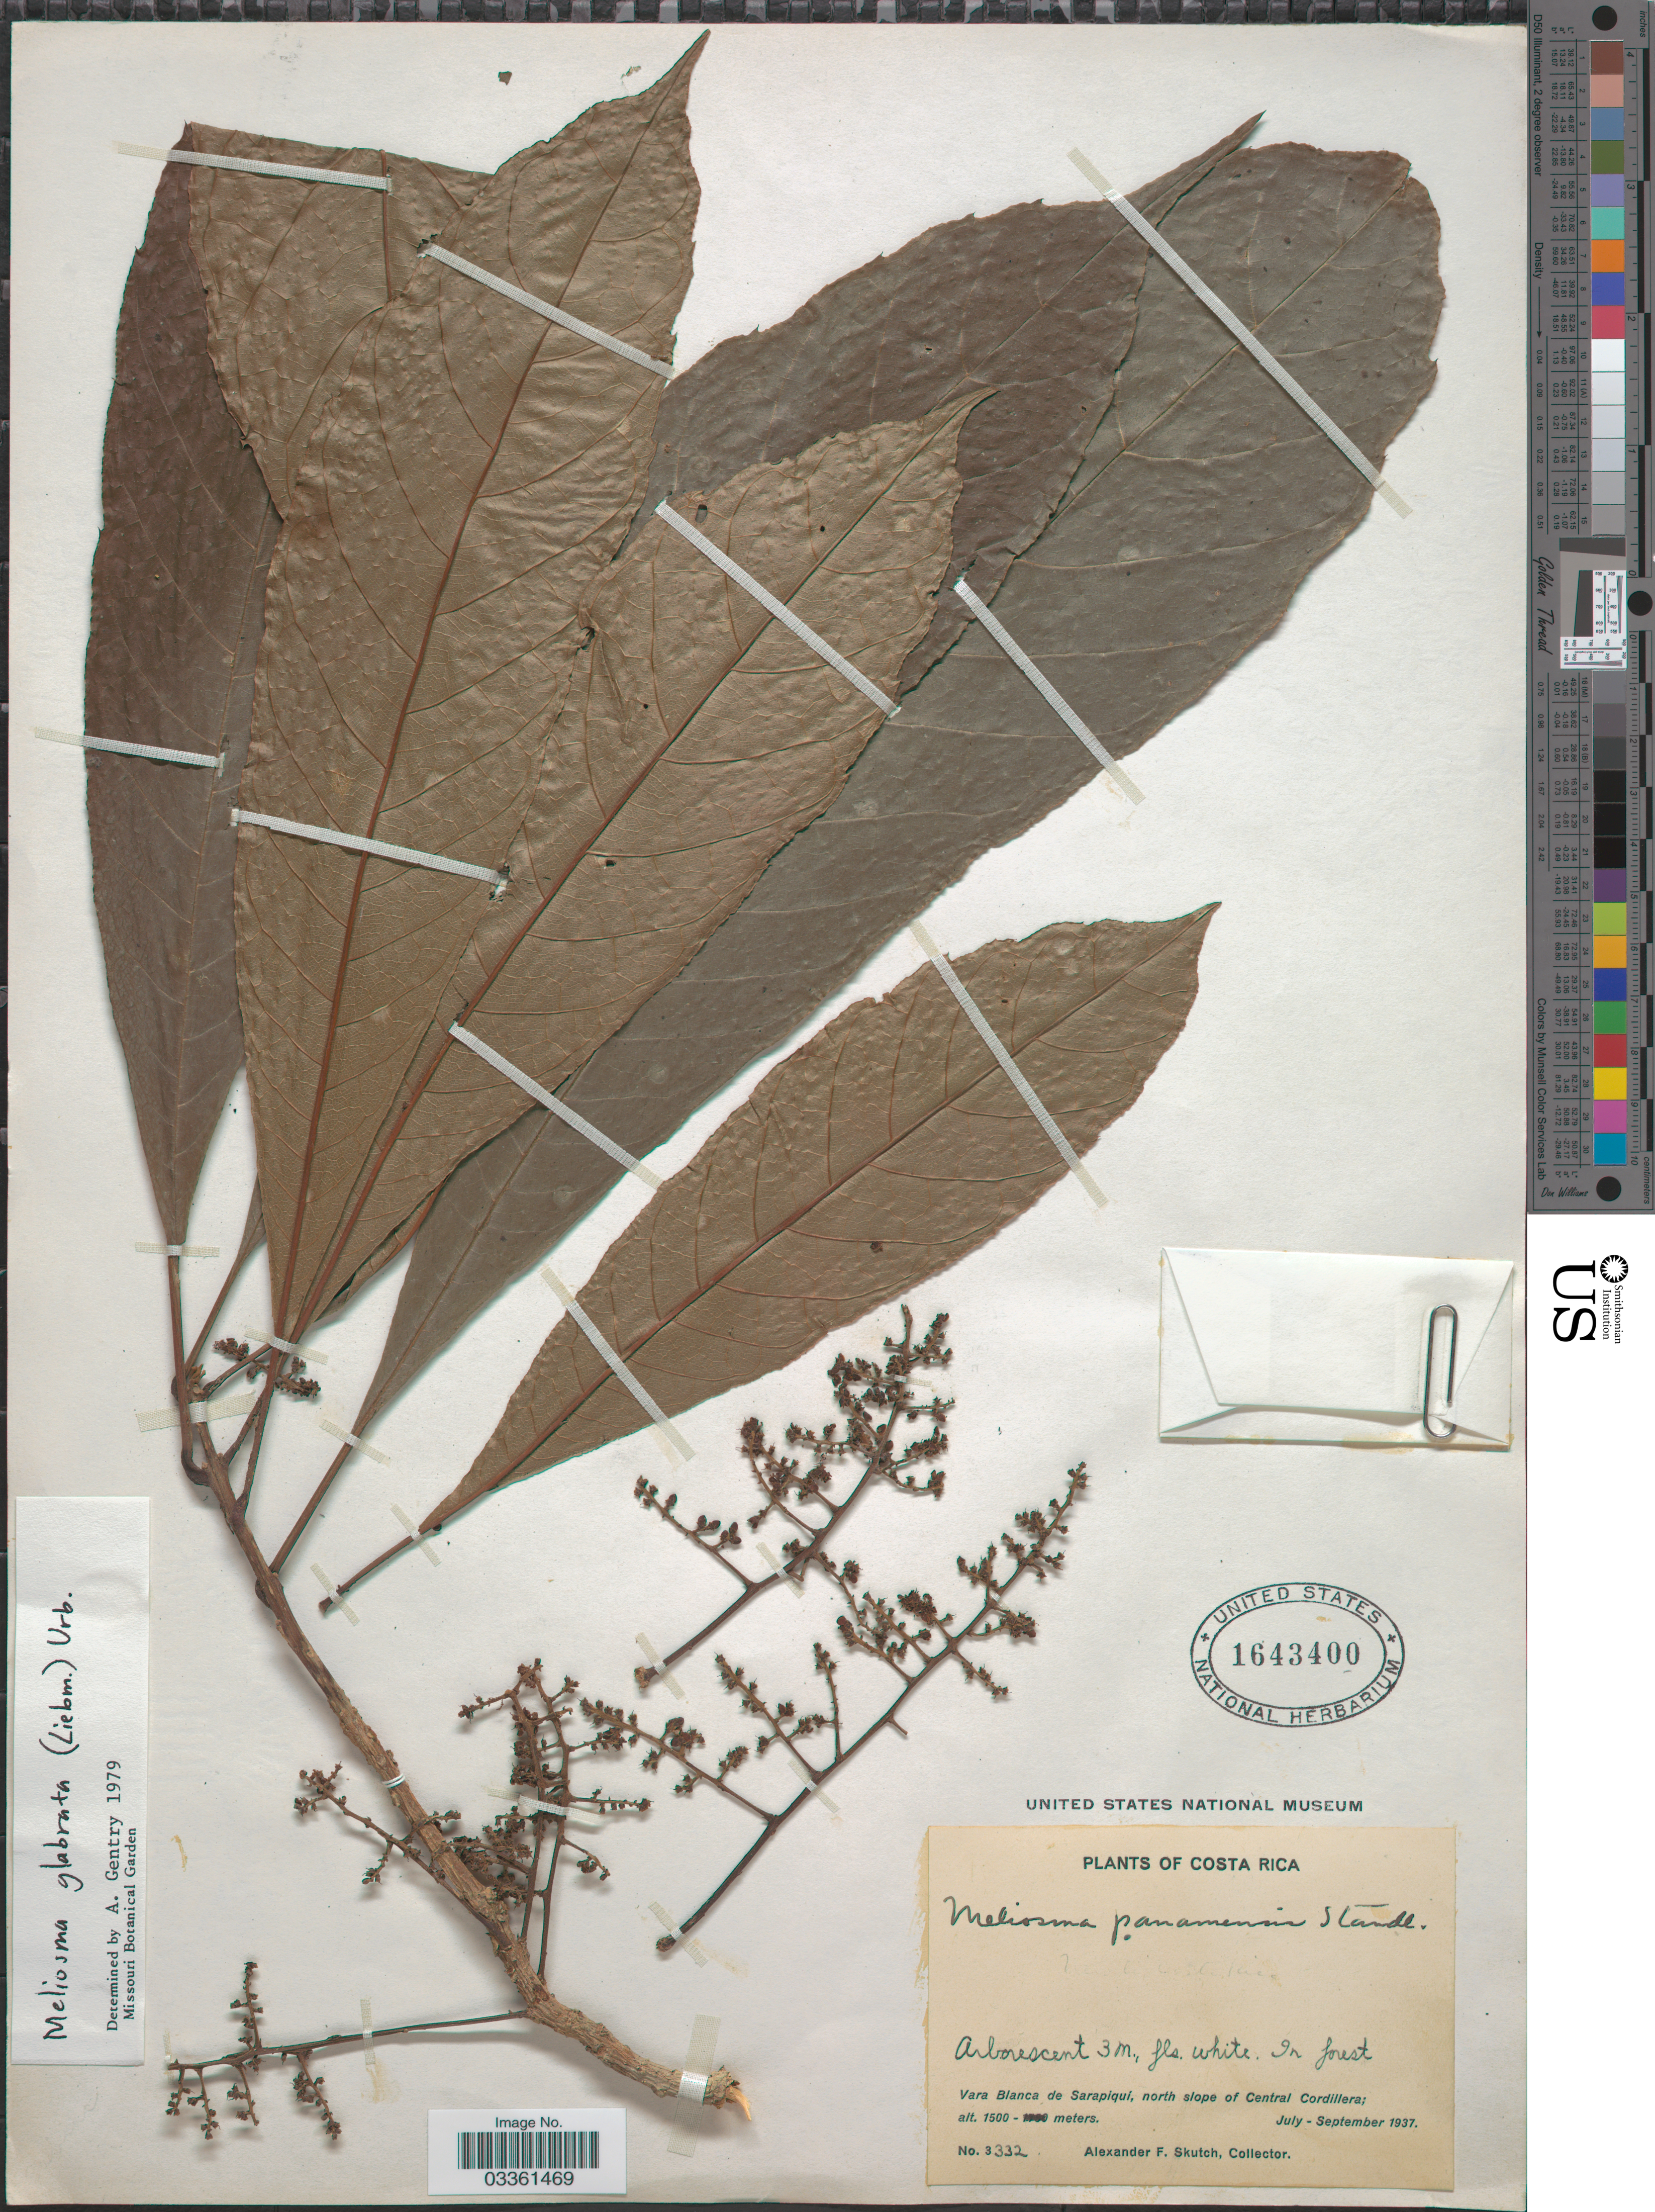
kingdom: Plantae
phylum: Tracheophyta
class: Magnoliopsida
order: Proteales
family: Sabiaceae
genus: Meliosma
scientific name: Meliosma glabrata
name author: (Liebm.) Urb.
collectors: A. F. Skutch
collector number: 3332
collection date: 1937-07/1937-09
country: Costa Rica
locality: Vara Blanca de Sarapiqui, north slope of Central Cordillera.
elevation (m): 1500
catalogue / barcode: US 1643400